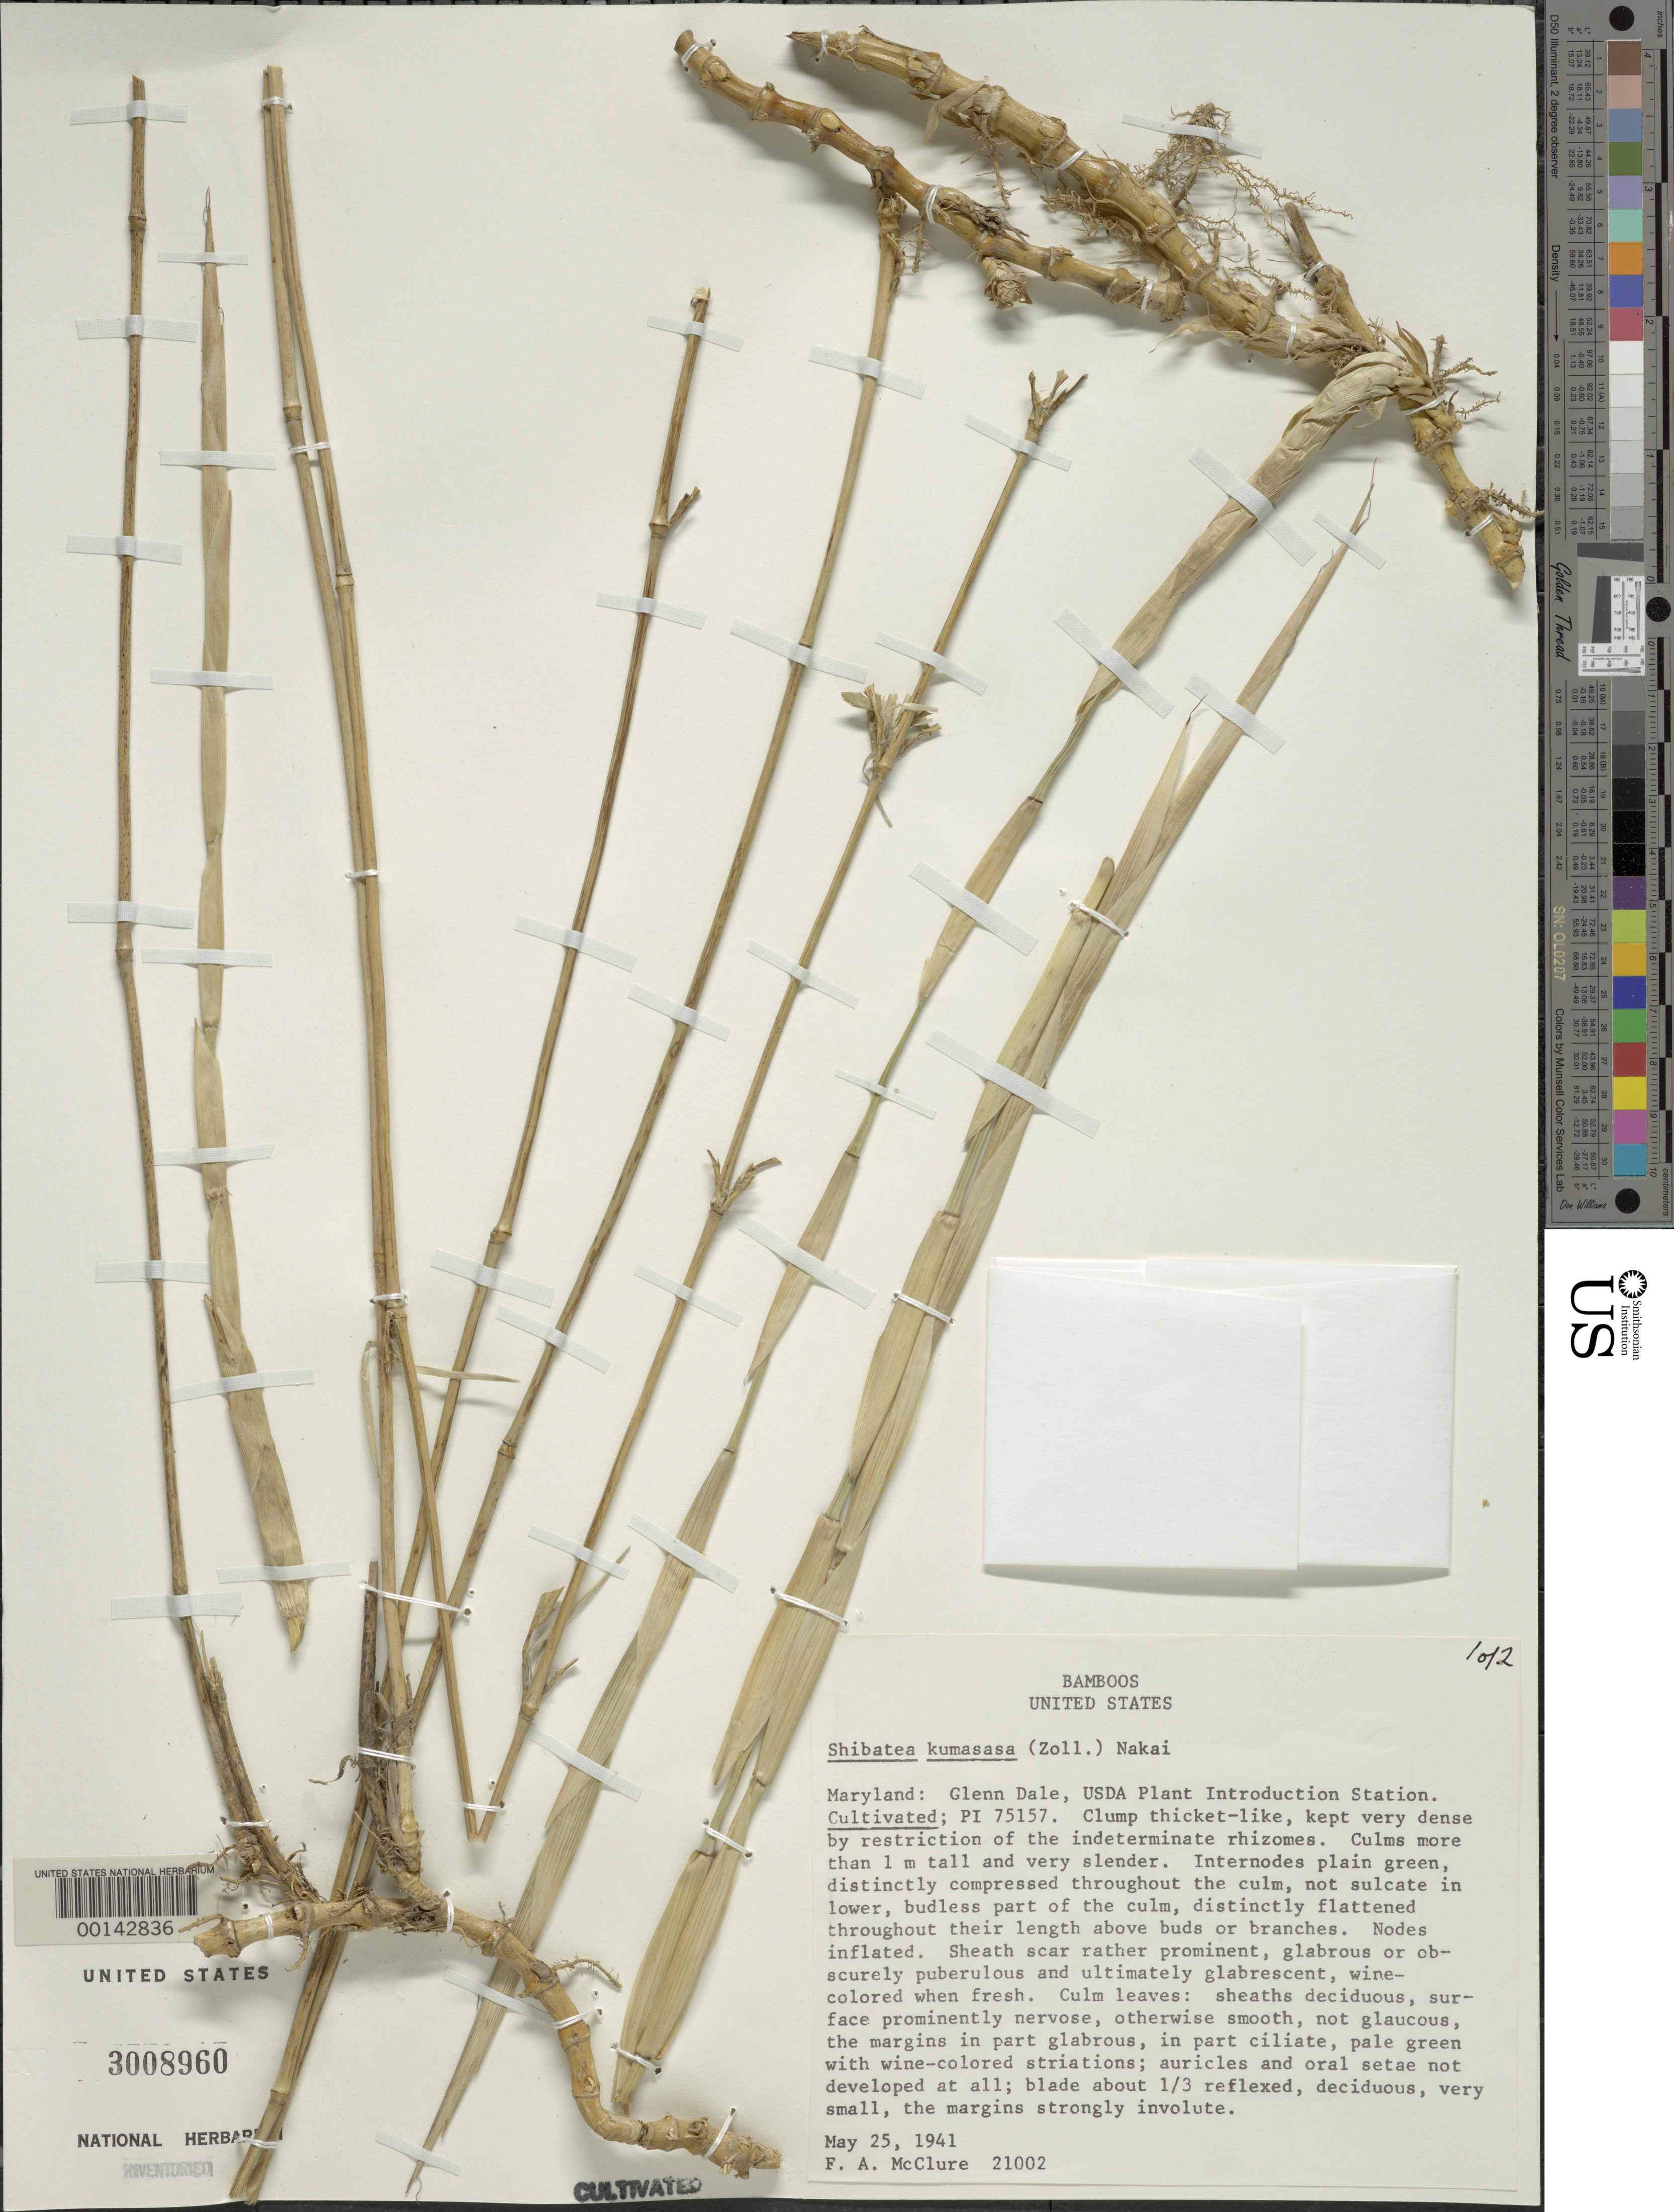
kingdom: Plantae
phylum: Tracheophyta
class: Liliopsida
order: Poales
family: Poaceae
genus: Shibataea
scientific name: Shibataea kumasasa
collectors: F. A. McClure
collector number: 21002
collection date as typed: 25 May 1941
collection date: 1941-05-25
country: United States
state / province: Maryland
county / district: Prince George's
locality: Glenndale, usda pi stat.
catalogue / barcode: US 3008960